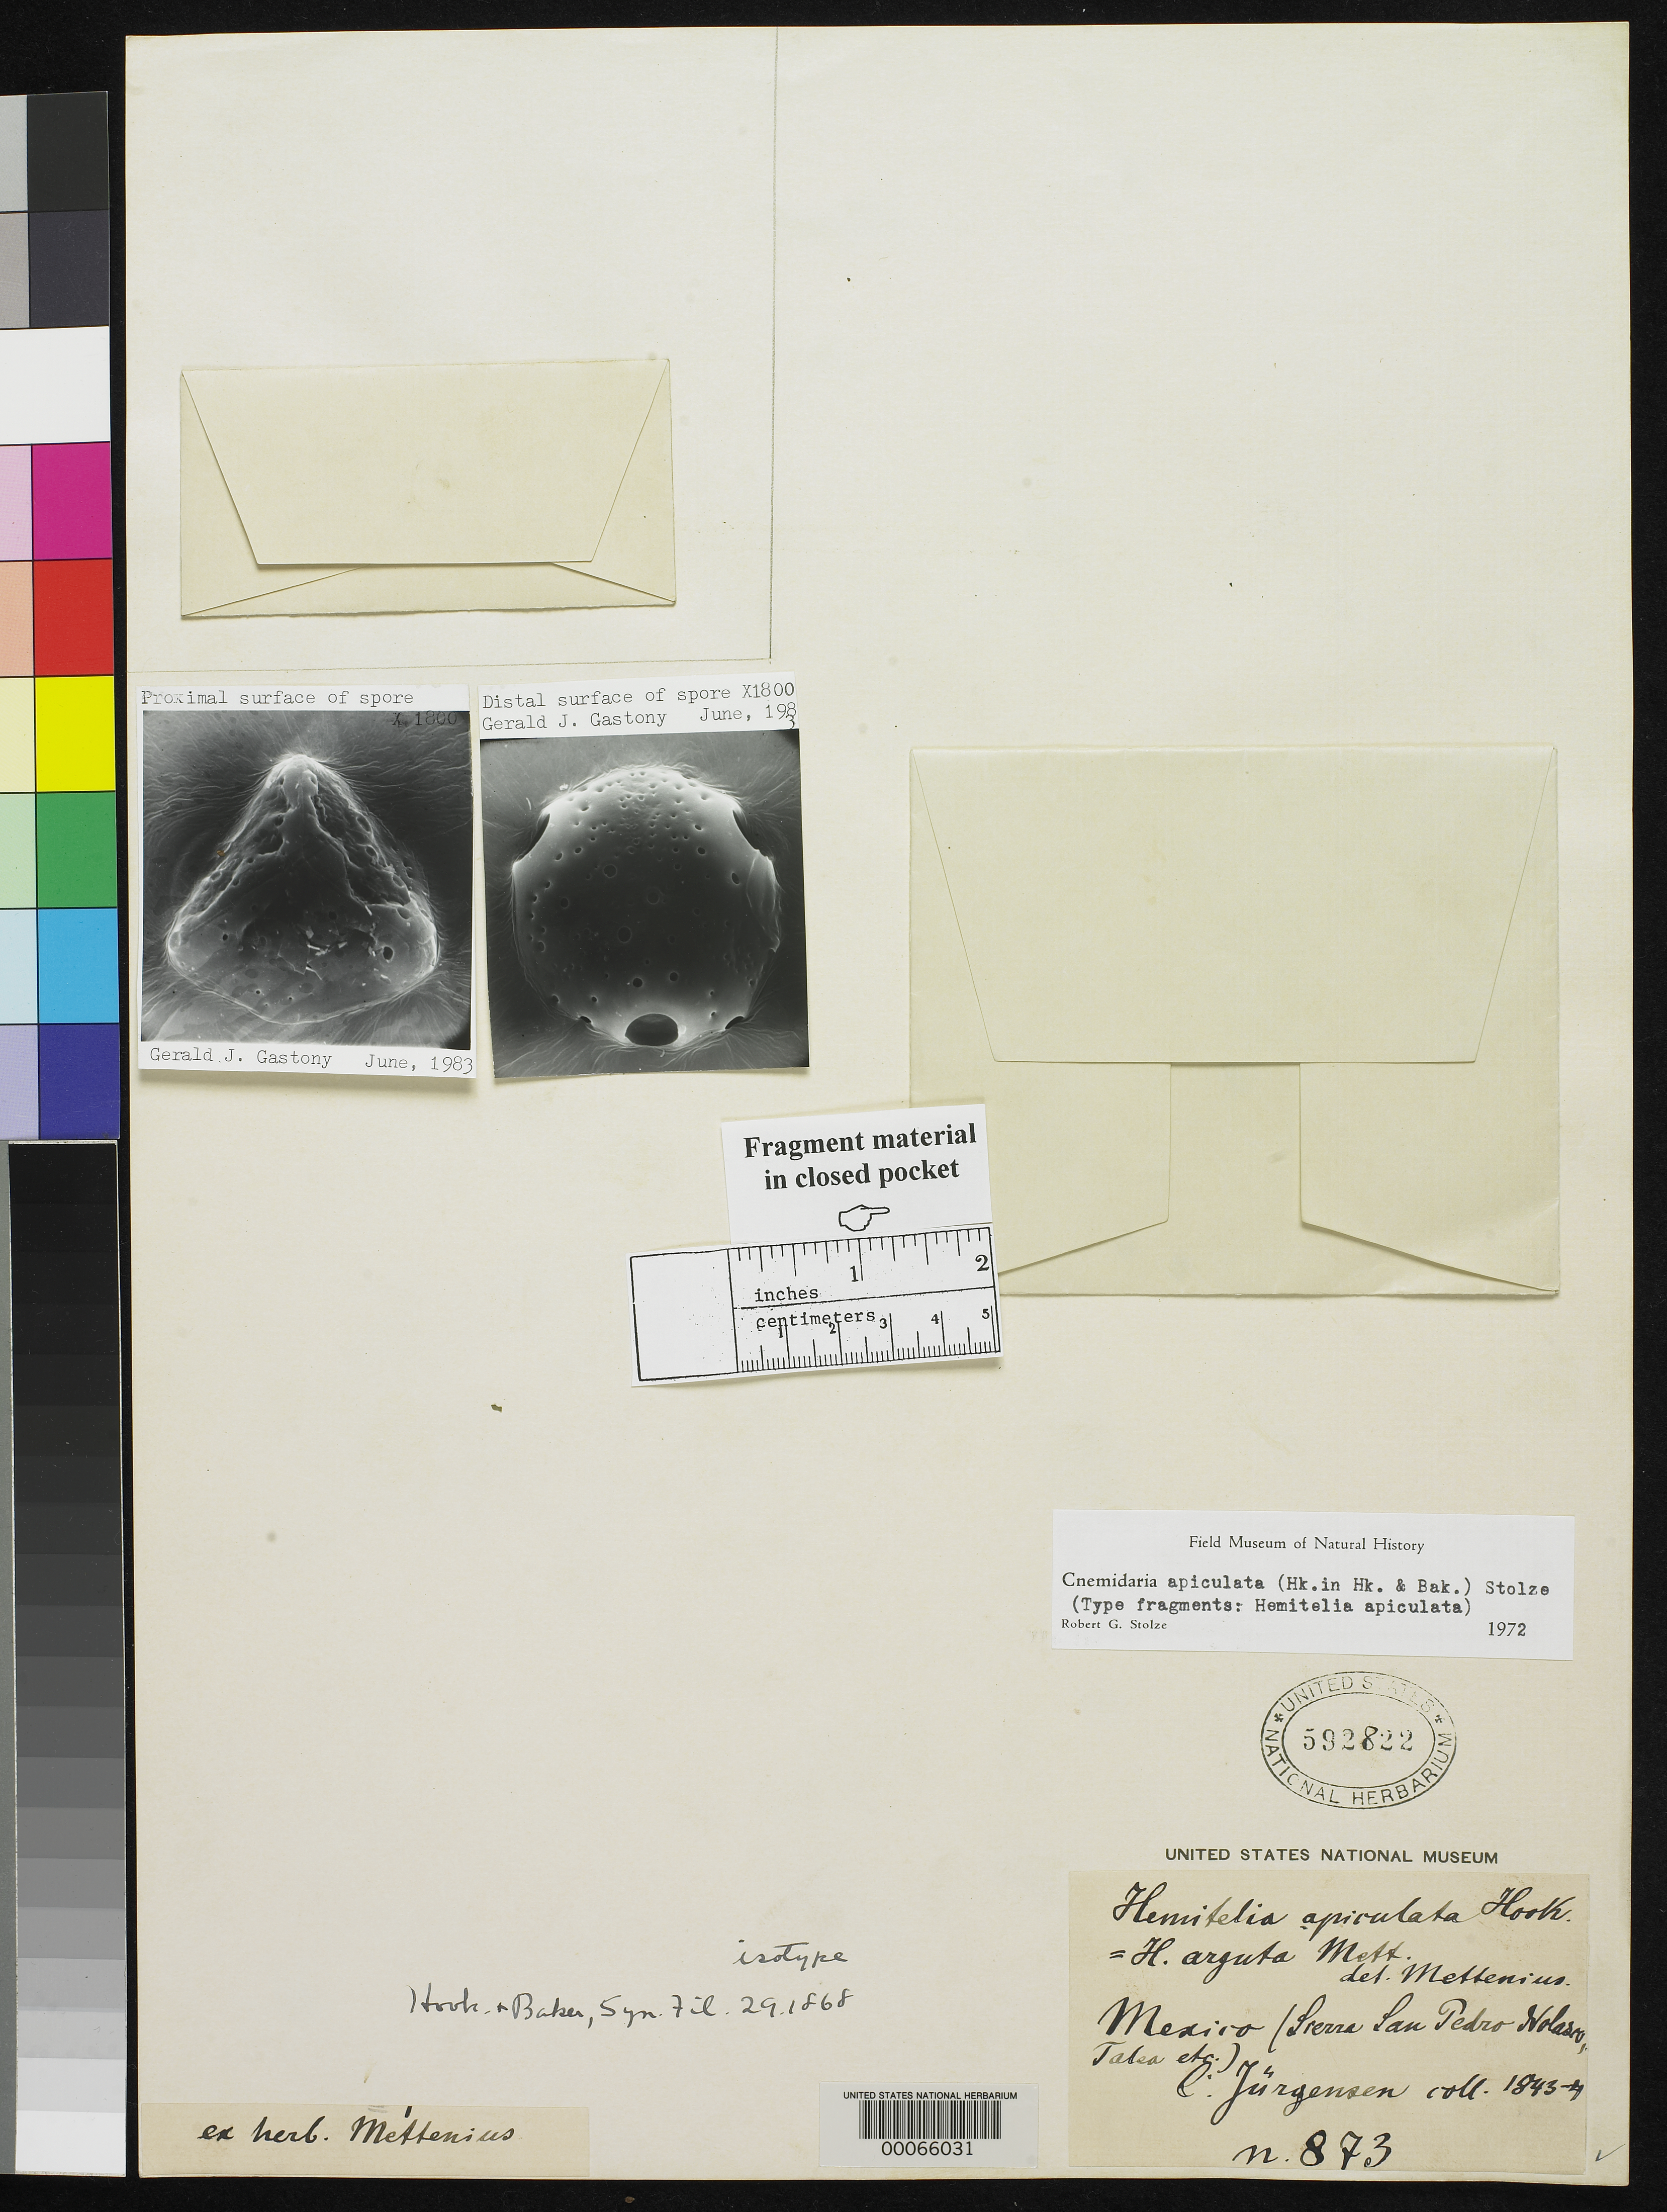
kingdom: Plantae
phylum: Tracheophyta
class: Polypodiopsida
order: Cyatheales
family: Cyatheaceae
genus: Hemitelia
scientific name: Hemitelia apiculata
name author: Hook. in Hook. & Baker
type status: Type Collection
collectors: C. Juergens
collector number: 873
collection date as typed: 1843 to -- --- 1844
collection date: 1843/1844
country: Mexico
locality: Sierra San Pedro.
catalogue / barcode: US 592822